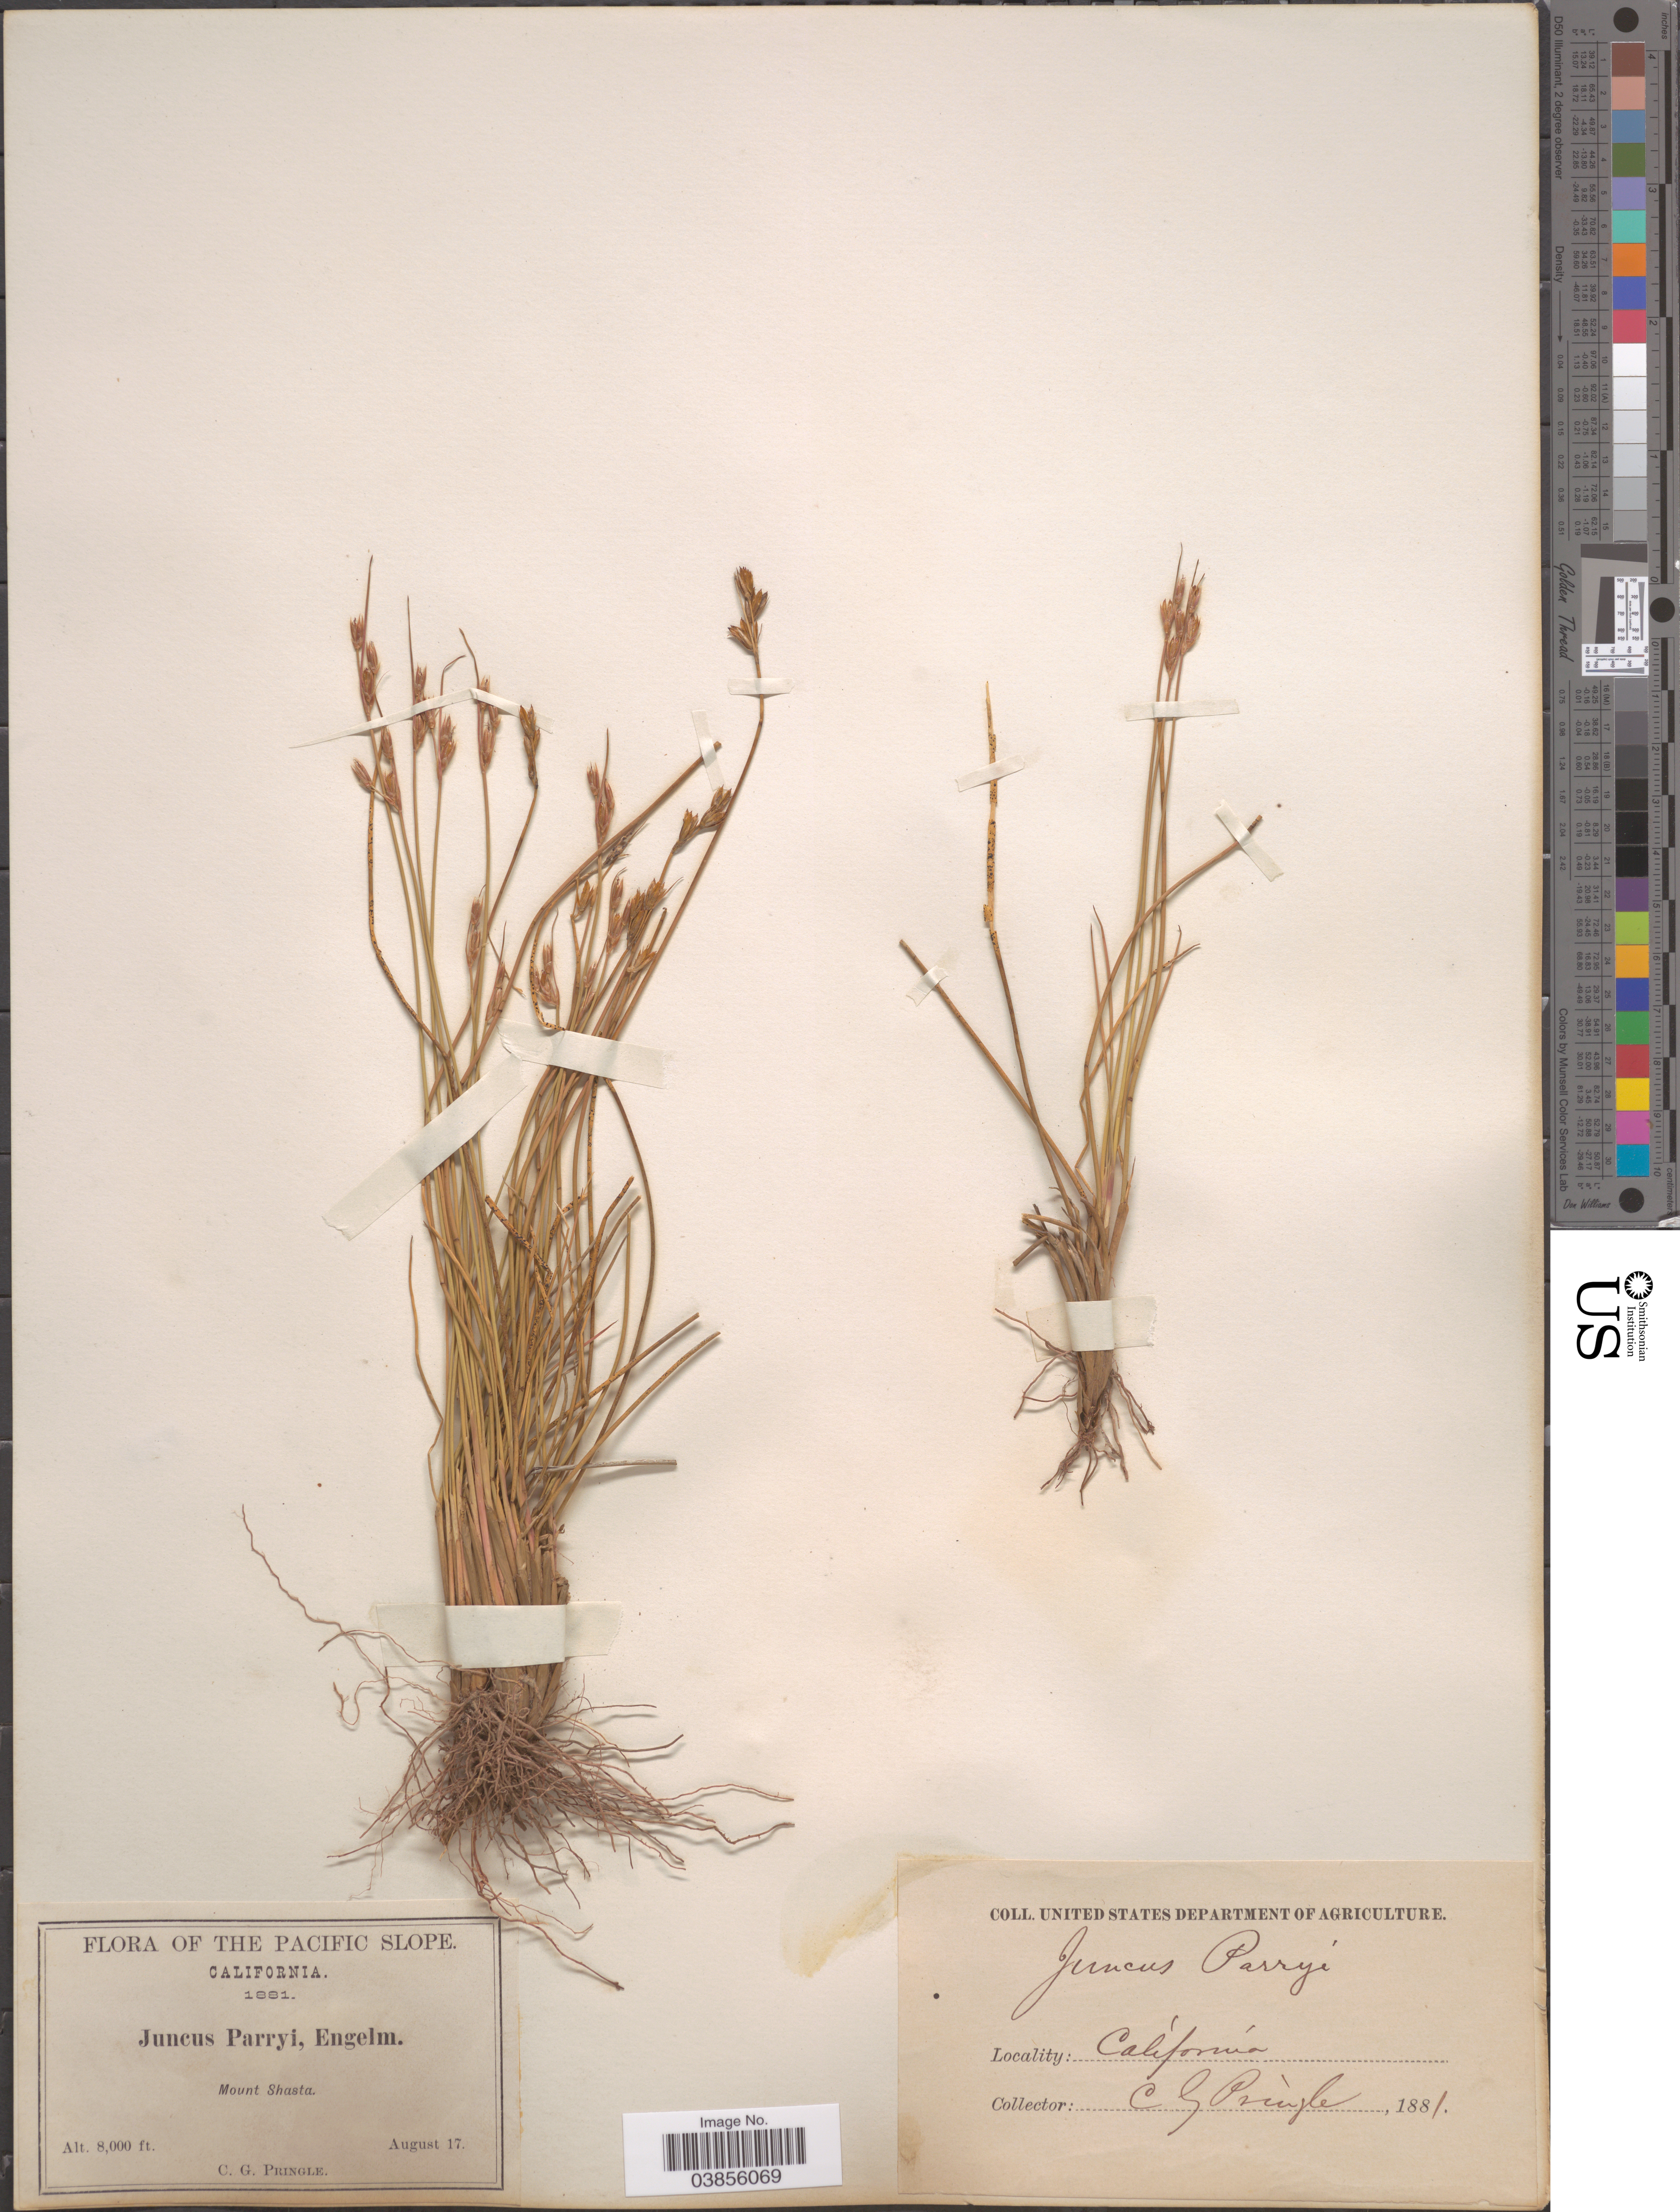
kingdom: Plantae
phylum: Tracheophyta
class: Liliopsida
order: Poales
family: Juncaceae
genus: Juncus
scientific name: Juncus parryi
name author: Engelm.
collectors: C. G. Pringle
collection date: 1881-08-17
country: United States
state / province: California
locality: The Pacific Slope. Mount Shasta.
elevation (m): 2438